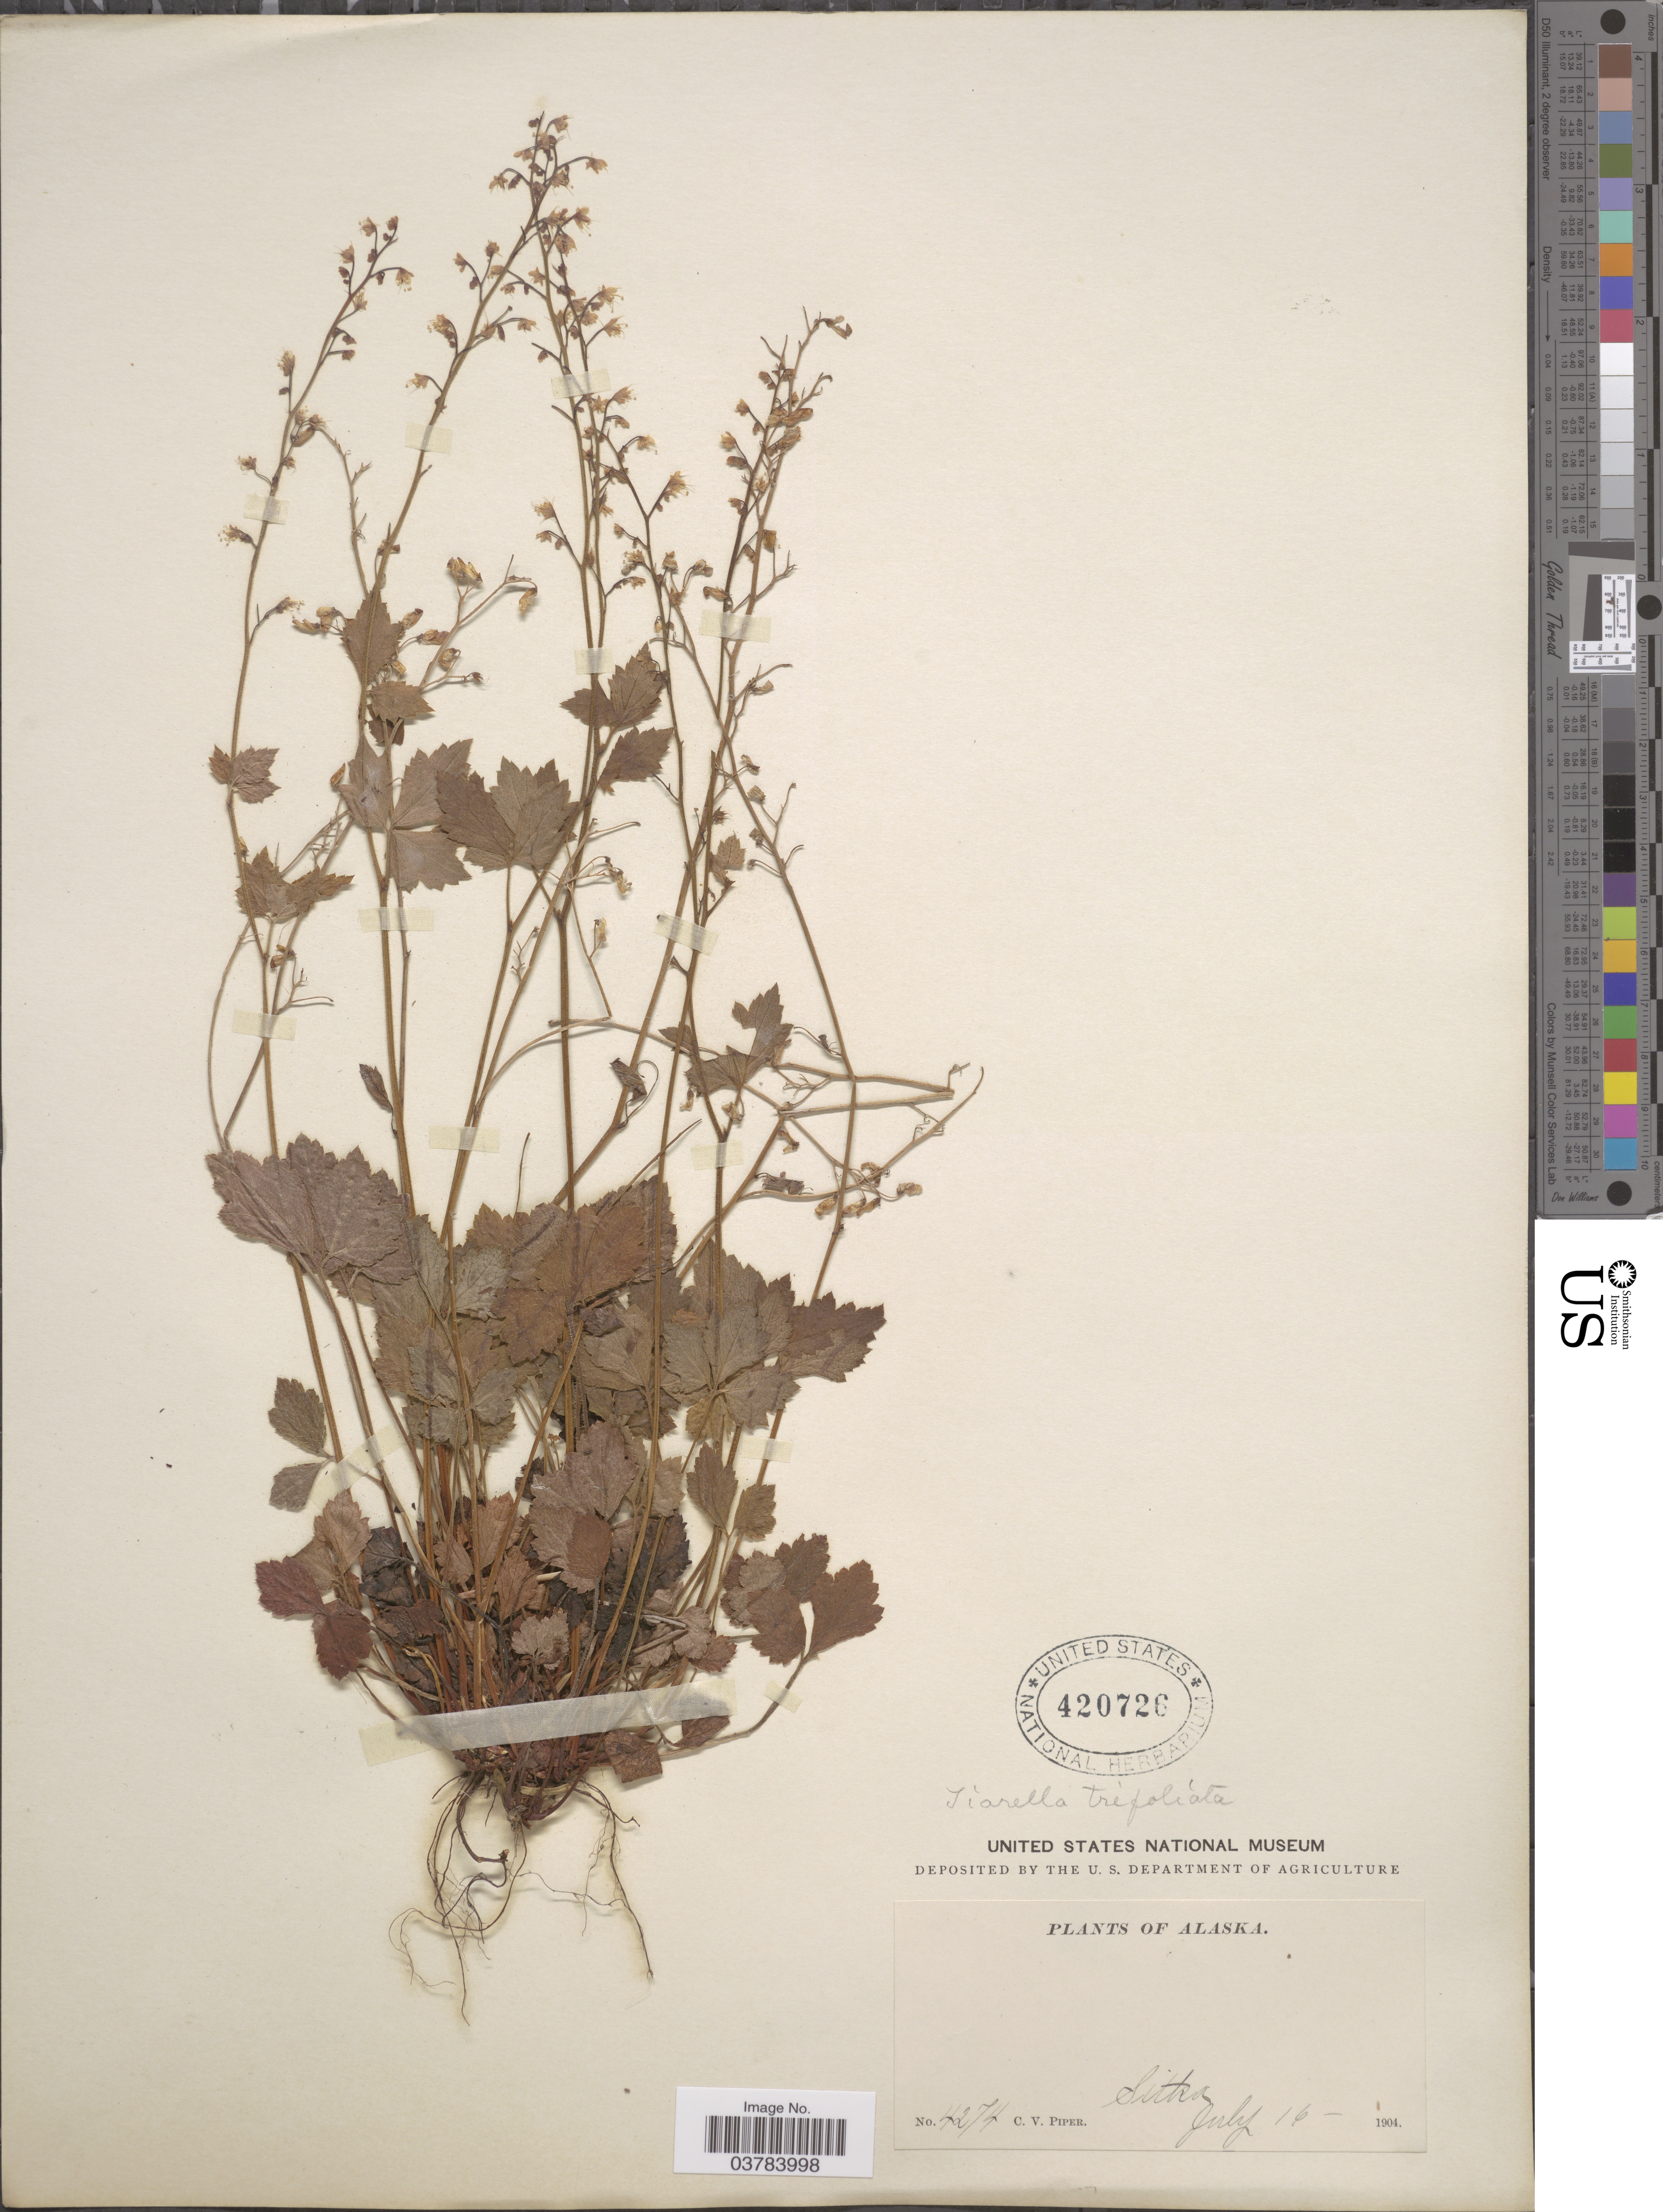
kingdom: Plantae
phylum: Tracheophyta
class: Magnoliopsida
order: Saxifragales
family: Saxifragaceae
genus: Tiarella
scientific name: Tiarella trifoliata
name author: L.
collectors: C. V. Piper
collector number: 4274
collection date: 1904-07-16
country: United States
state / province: Alaska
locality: Sitka.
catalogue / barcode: US 420726